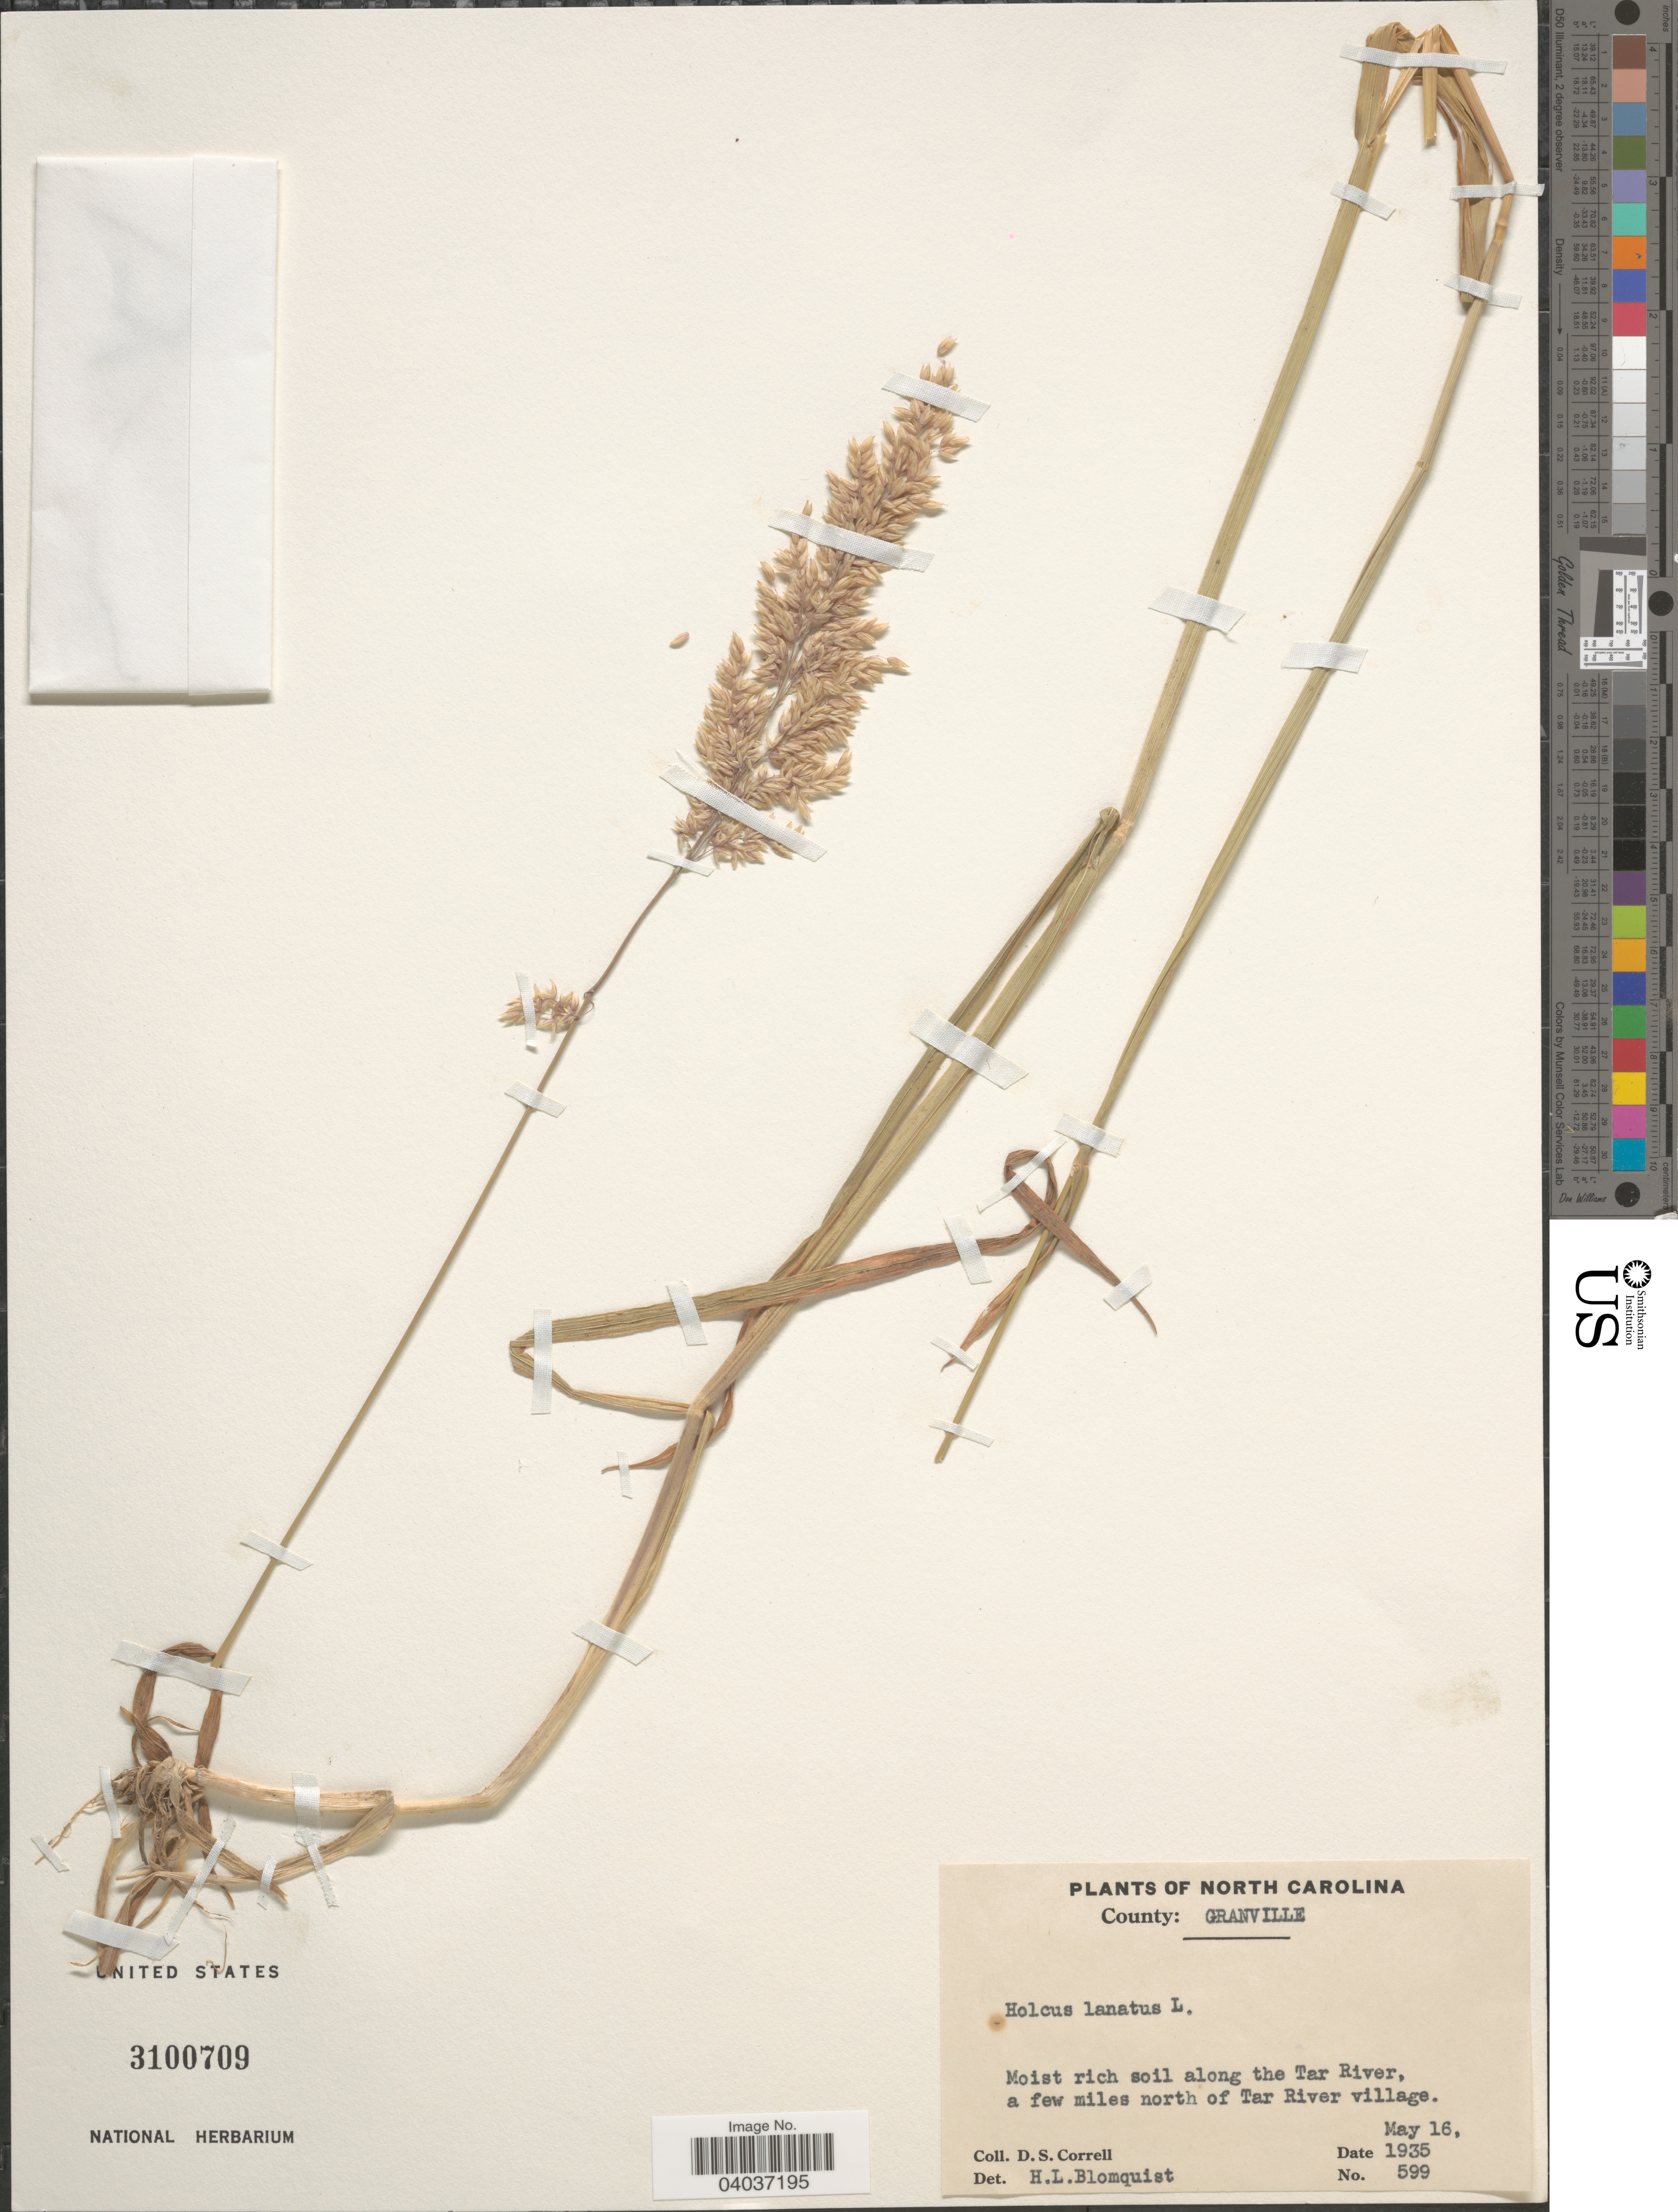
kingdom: Plantae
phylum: Tracheophyta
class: Liliopsida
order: Poales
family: Poaceae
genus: Holcus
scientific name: Holcus lanatus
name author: L.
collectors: D. S. Correll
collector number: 599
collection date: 1935-05-16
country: United States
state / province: North Carolina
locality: County: Granville. Along the Tar River, a few miles north of Tar River village.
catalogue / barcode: US 3100709